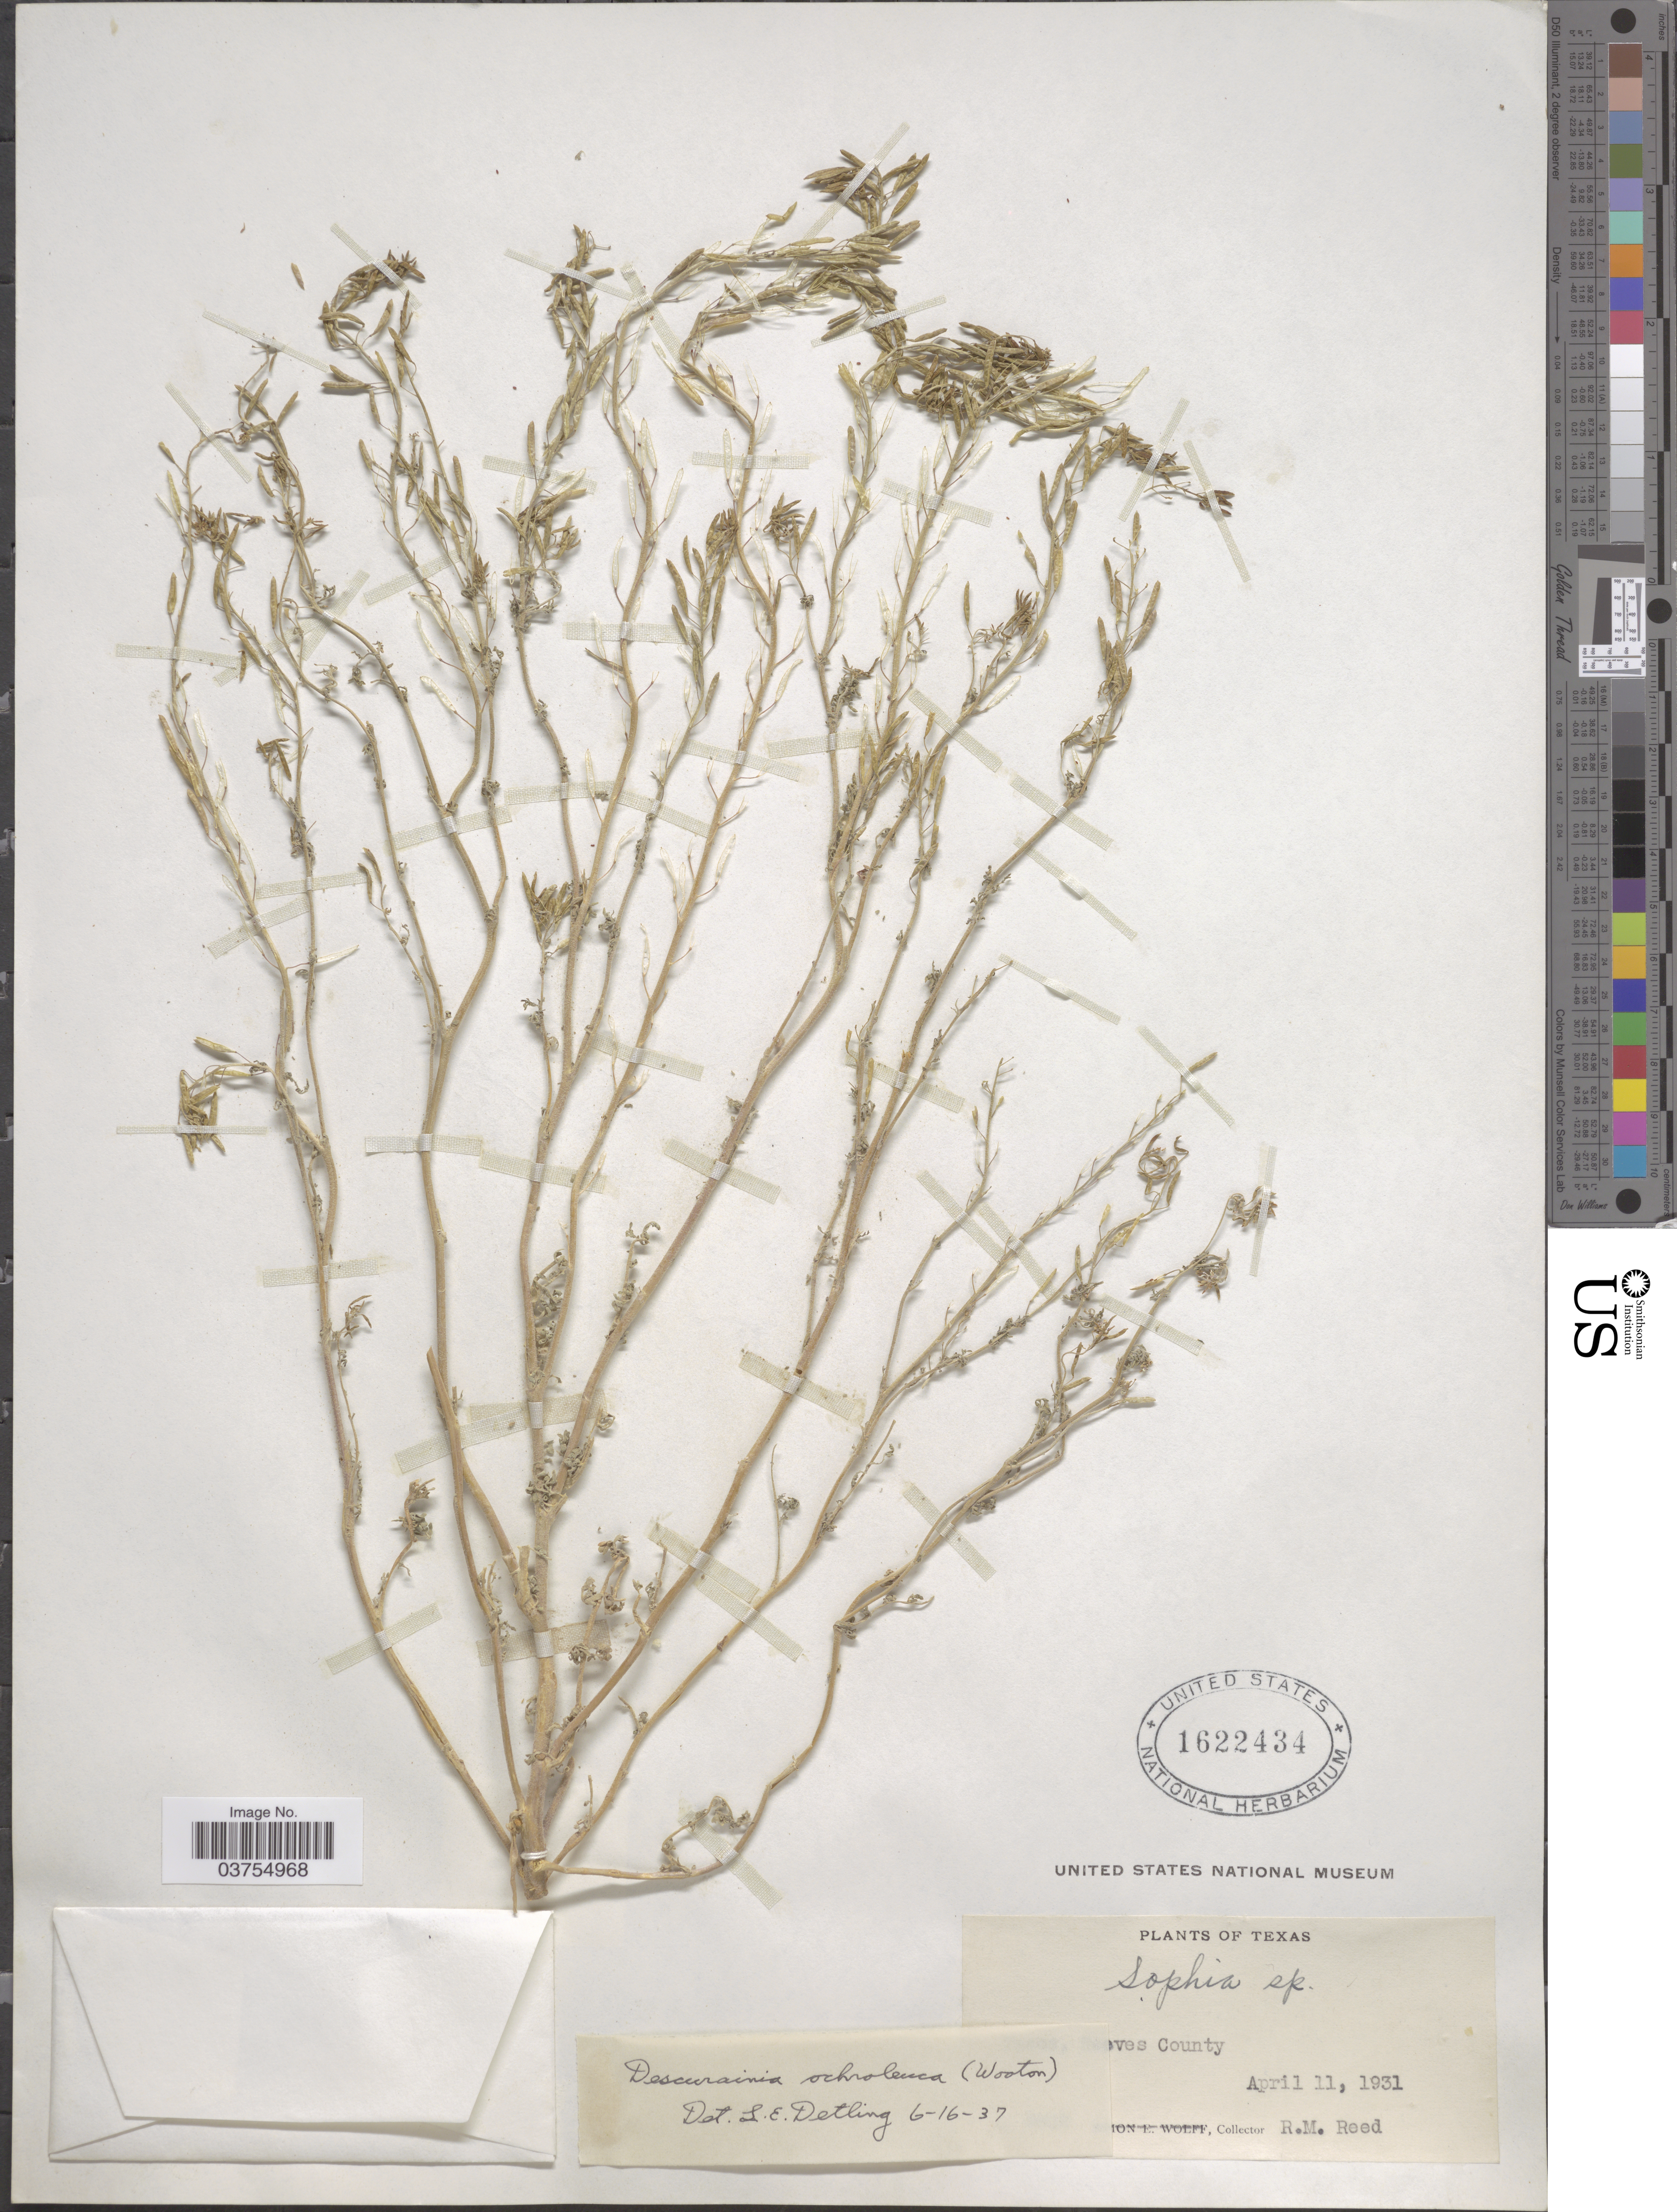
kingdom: Plantae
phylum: Tracheophyta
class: Magnoliopsida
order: Brassicales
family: Brassicaceae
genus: Descurainia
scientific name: Descurainia pinnata subsp. ochroleuca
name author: (Wooton) Detling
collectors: R. Reed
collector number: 2832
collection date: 1931-04-11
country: United States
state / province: Texas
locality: Pecos, Reeves County.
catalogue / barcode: US 1622434